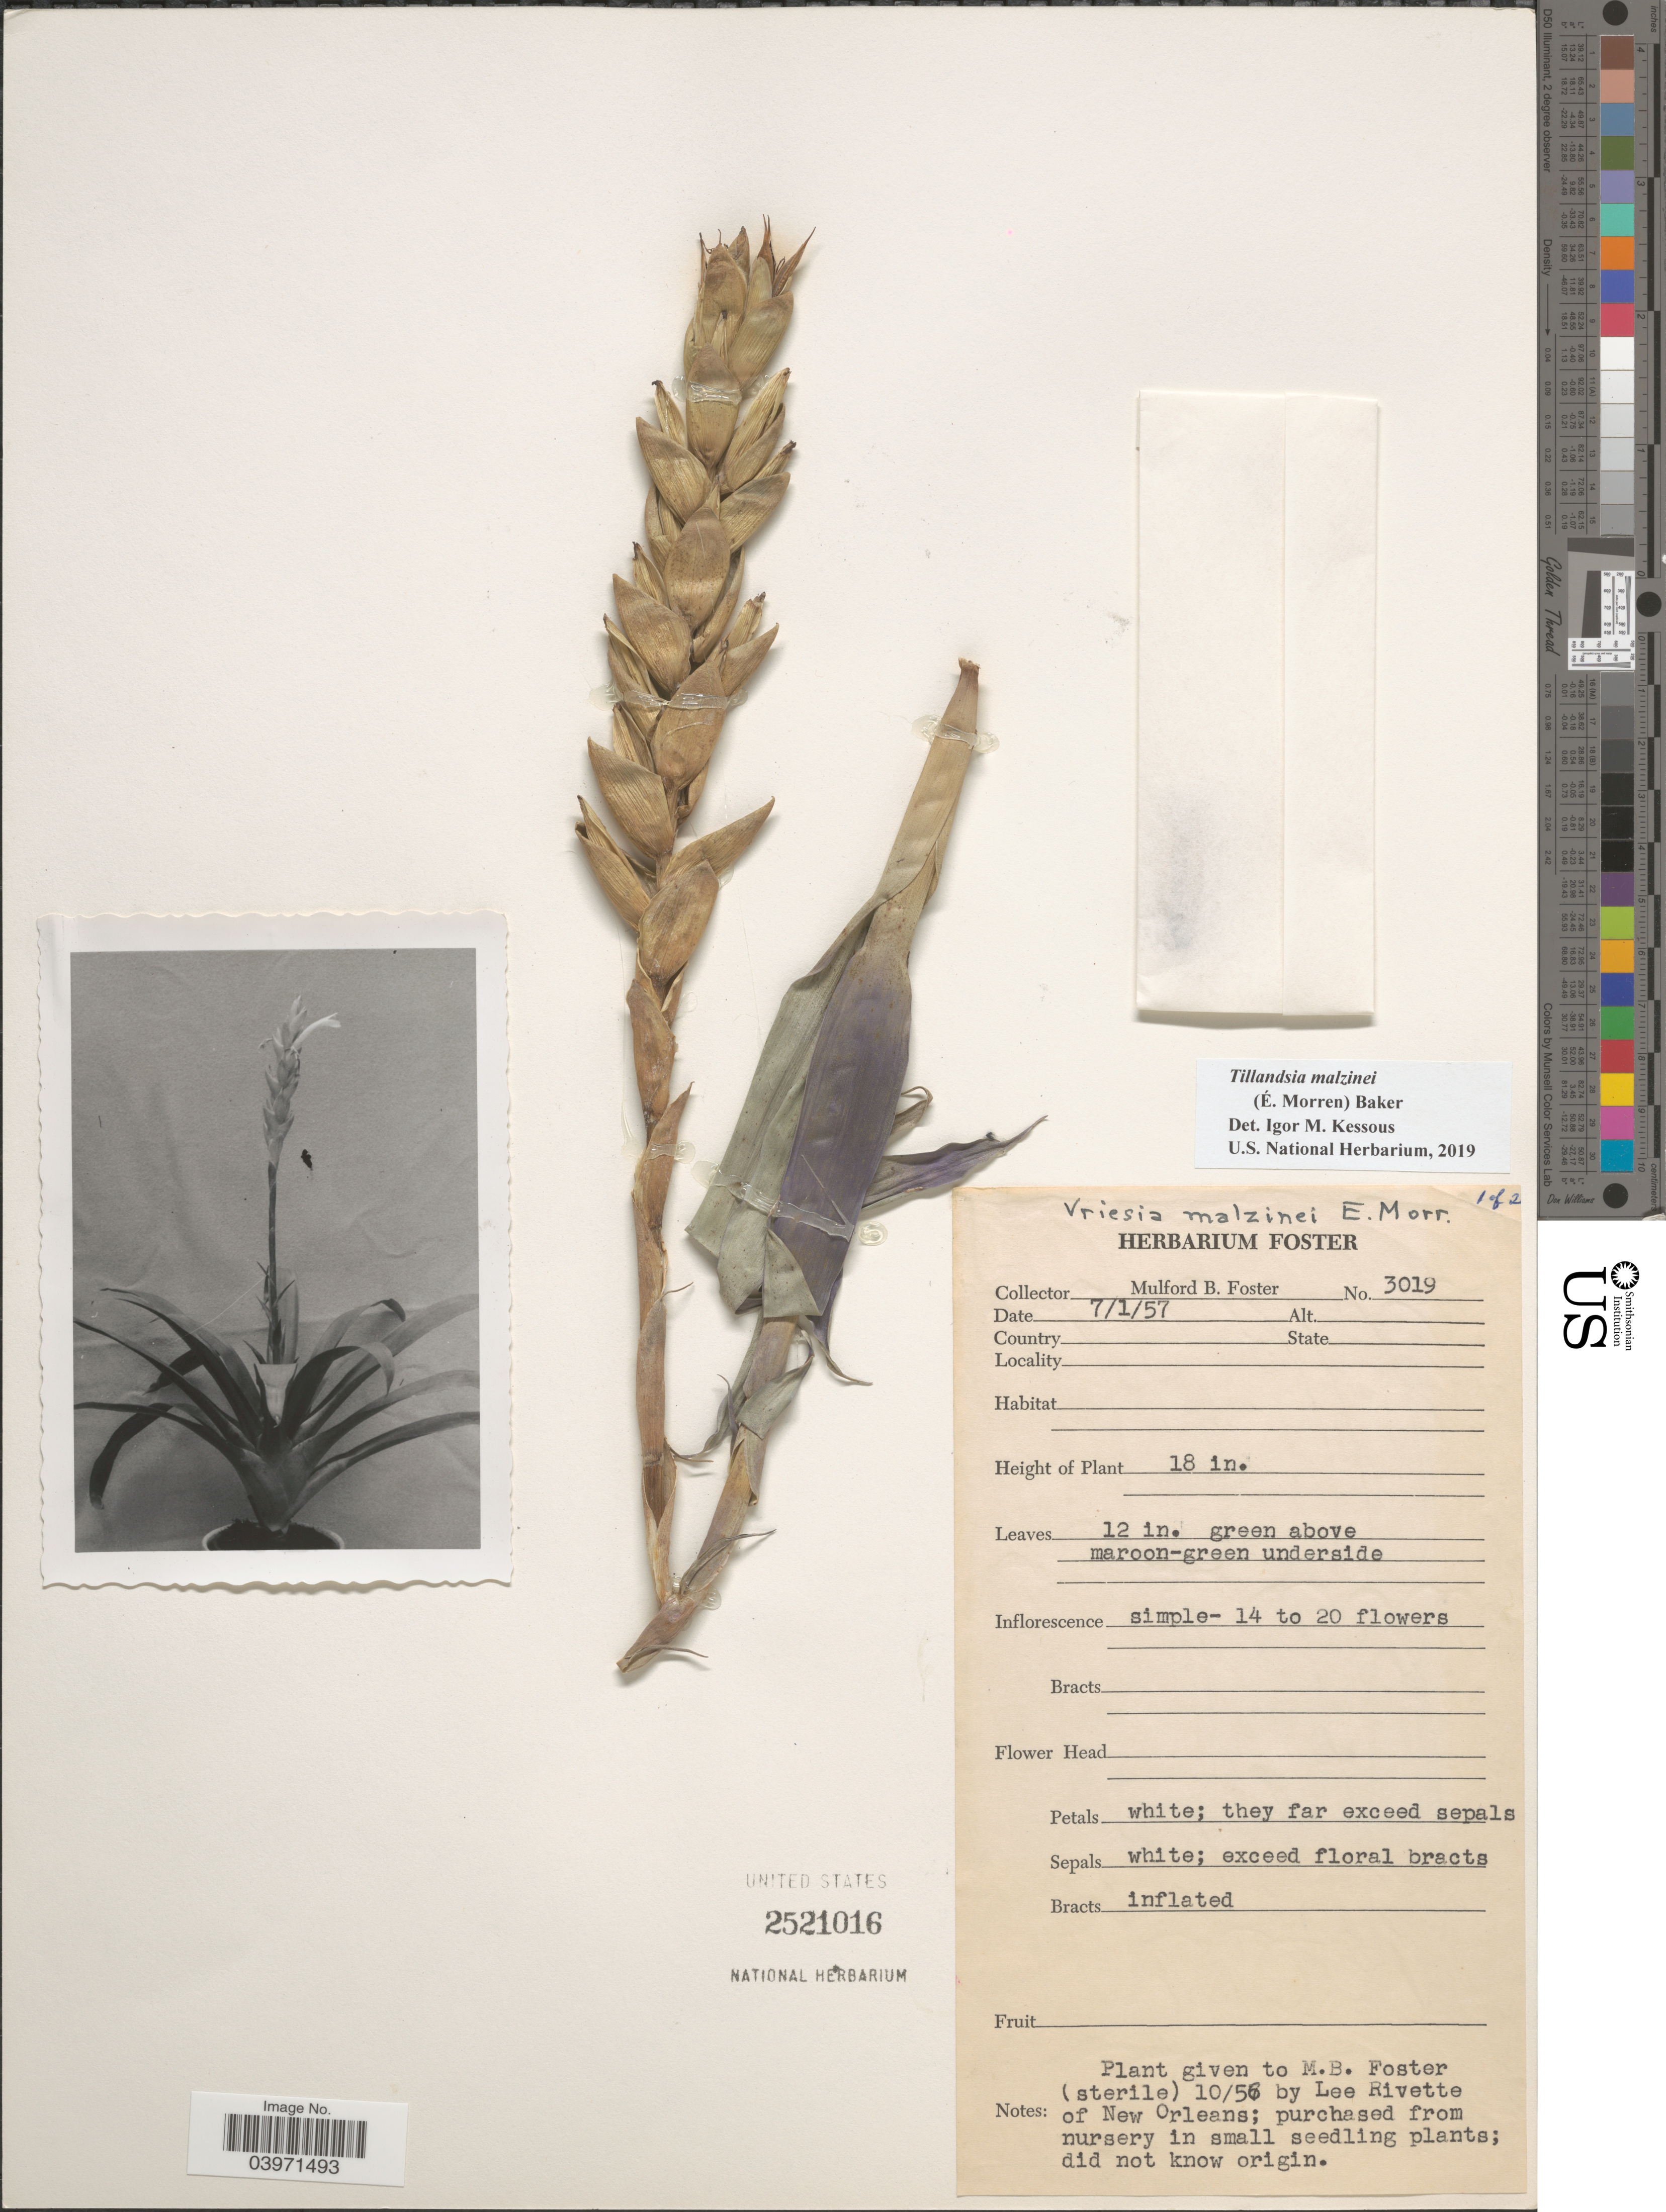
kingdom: Plantae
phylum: Tracheophyta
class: Liliopsida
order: Poales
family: Bromeliaceae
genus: Tillandsia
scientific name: Tillandsia malzinei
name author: (É. Morren) Baker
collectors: M. B. Foster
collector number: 3019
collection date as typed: Transcribed d/m/y: 7/1/57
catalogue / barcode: US 2521016